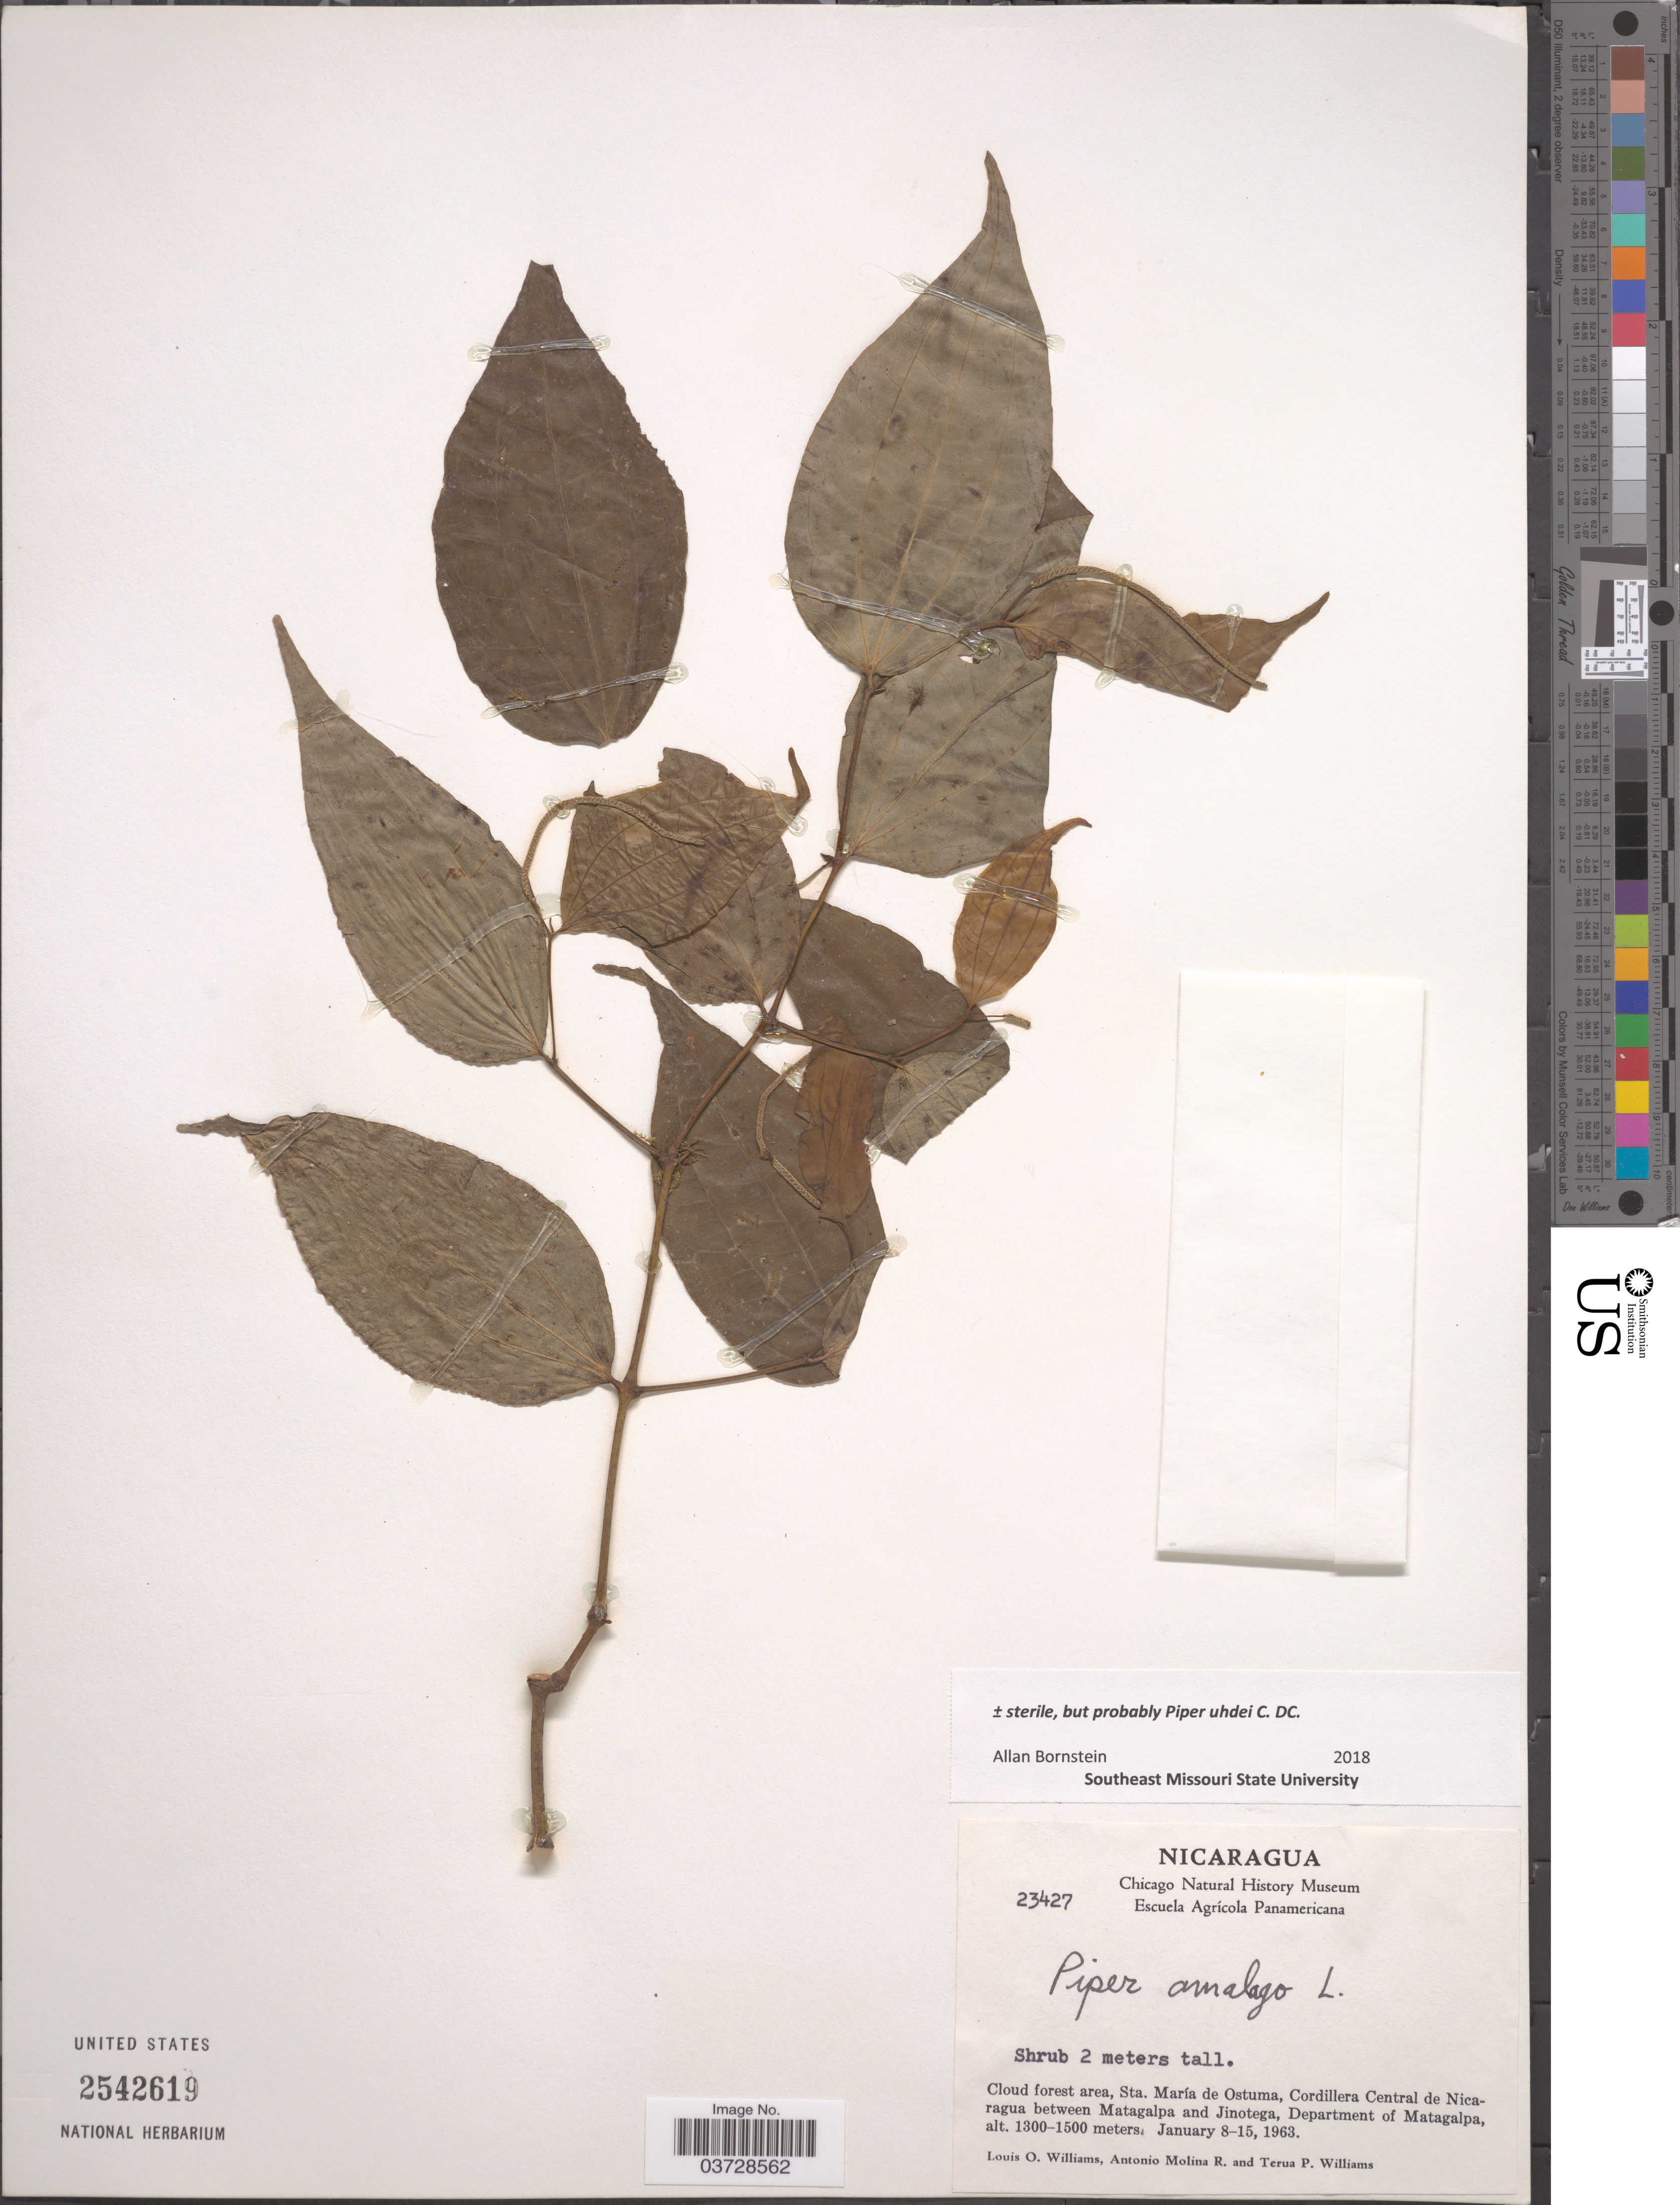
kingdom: Plantae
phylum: Tracheophyta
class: Magnoliopsida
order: Piperales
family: Piperaceae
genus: Piper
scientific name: Piper uhdei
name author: C. DC.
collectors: L. O. Williams, A. Molina R. & T. Williams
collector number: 23427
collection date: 1963-01-08/1963-01-15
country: Nicaragua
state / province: Matagalpa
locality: Sta. María de Ostuma, Cordillera Central de Nicaragua between Matagalpa and Jinotega, Department of Matagalpa.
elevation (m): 1300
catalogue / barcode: US 2542619